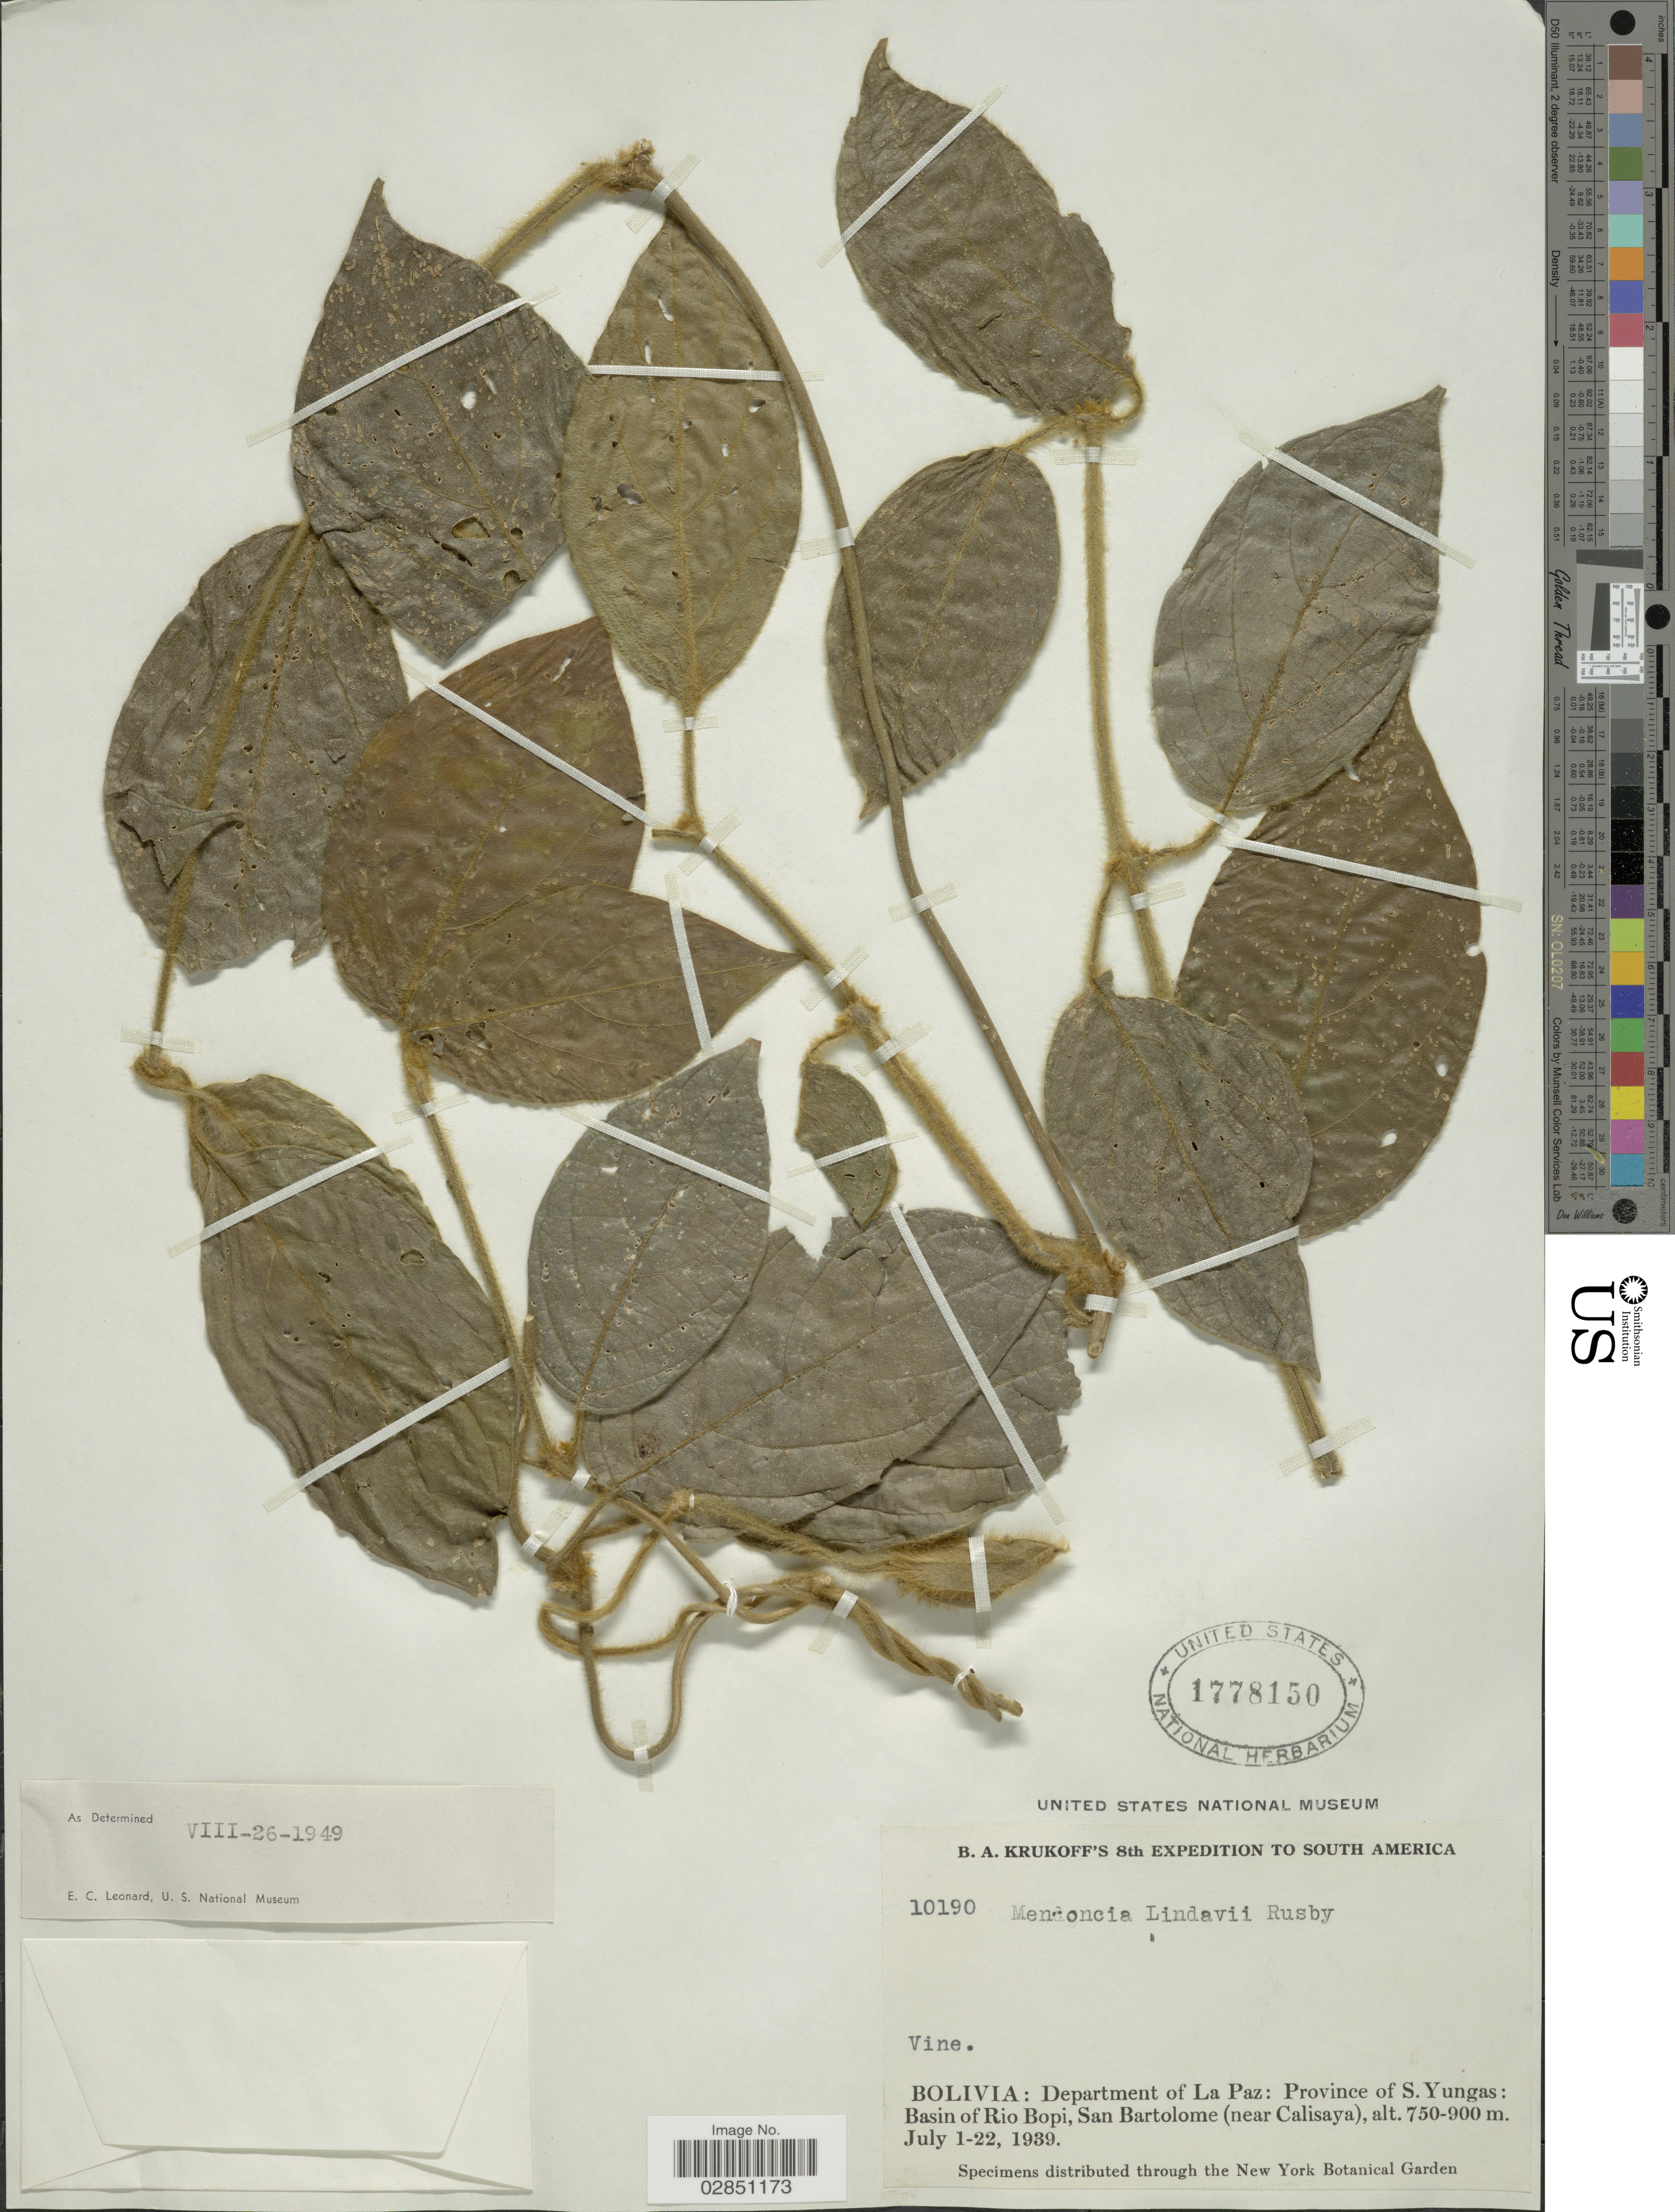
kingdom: Plantae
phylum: Tracheophyta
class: Magnoliopsida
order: Lamiales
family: Acanthaceae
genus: Mendoncia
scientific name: Mendoncia lindavii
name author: Rusby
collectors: B. A. Krukoff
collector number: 10190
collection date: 1939-07-01/1939-07-22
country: Bolivia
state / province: La Paz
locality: Department of La Paz: Province of S. Yungas: Basin of Rio Bopi, San Bartolome (near Calisaya).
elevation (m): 750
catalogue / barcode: US 1778150